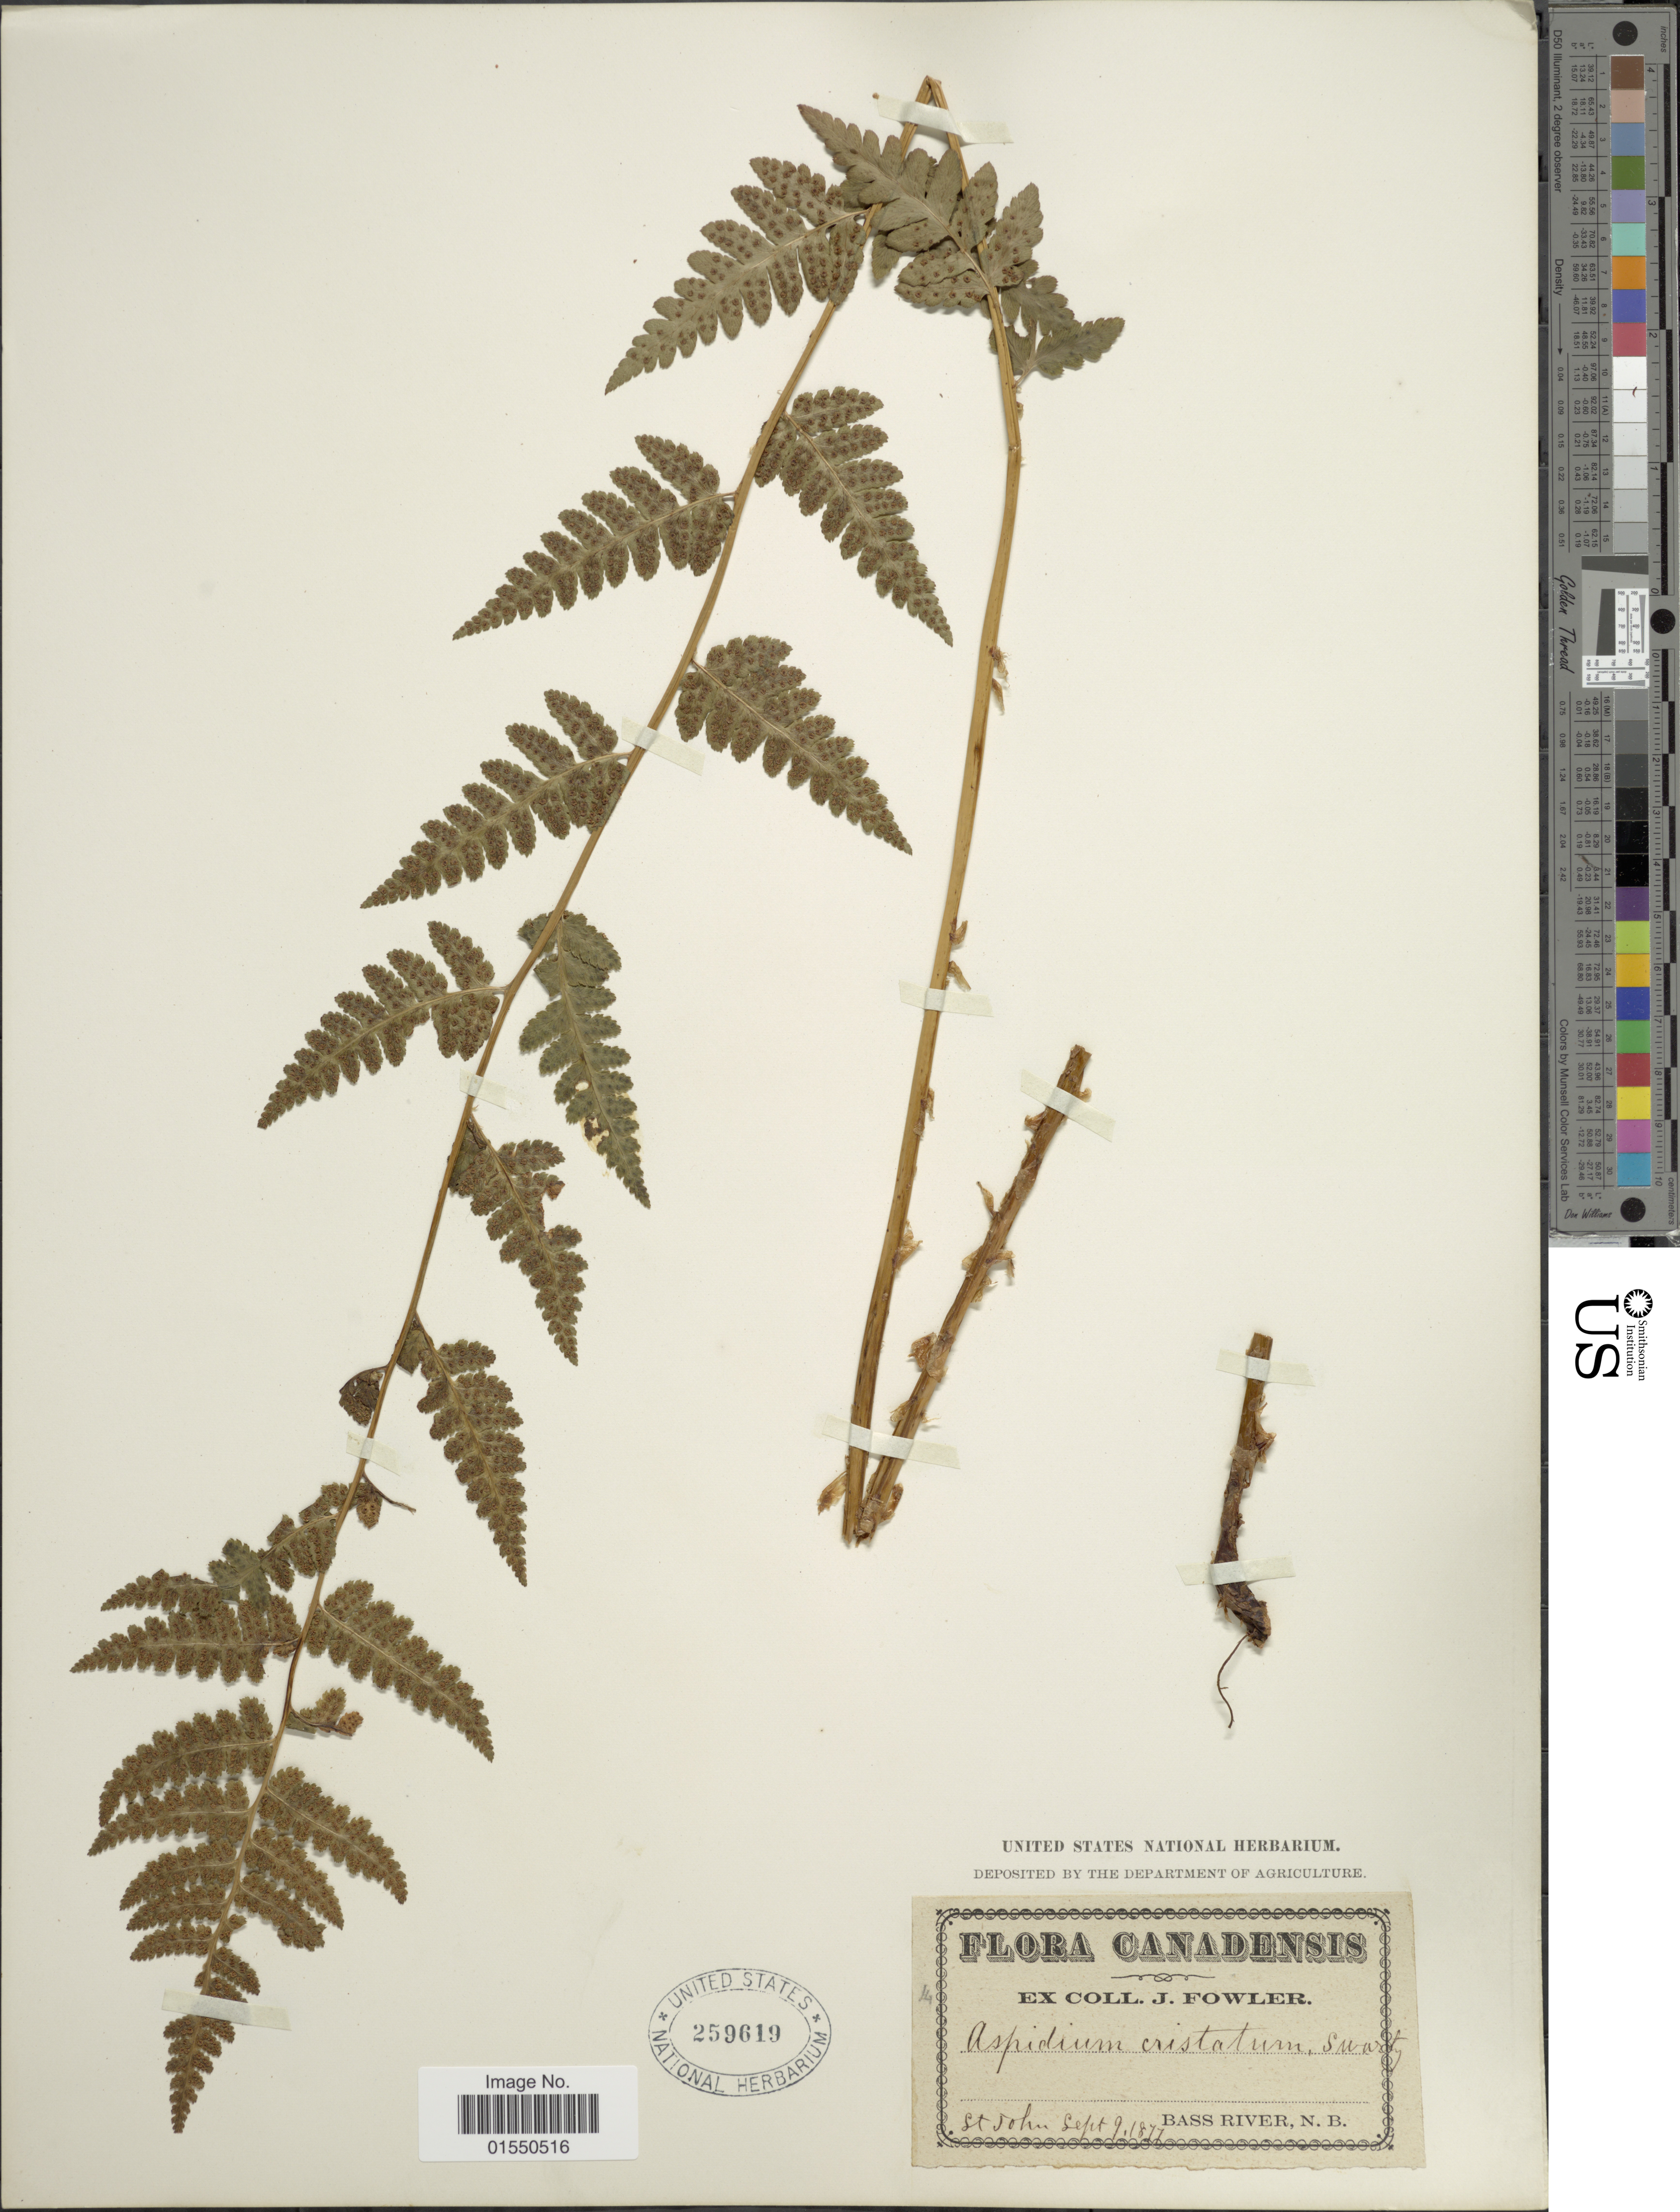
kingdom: Plantae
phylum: Tracheophyta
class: Polypodiopsida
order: Polypodiales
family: Dryopteridaceae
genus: Dryopteris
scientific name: Dryopteris cristata var. spinulosa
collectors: J. P. Fowler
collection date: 1877-09-09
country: Canada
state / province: New Brunswick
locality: St. John, Bass River, N. B.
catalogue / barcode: US 259619